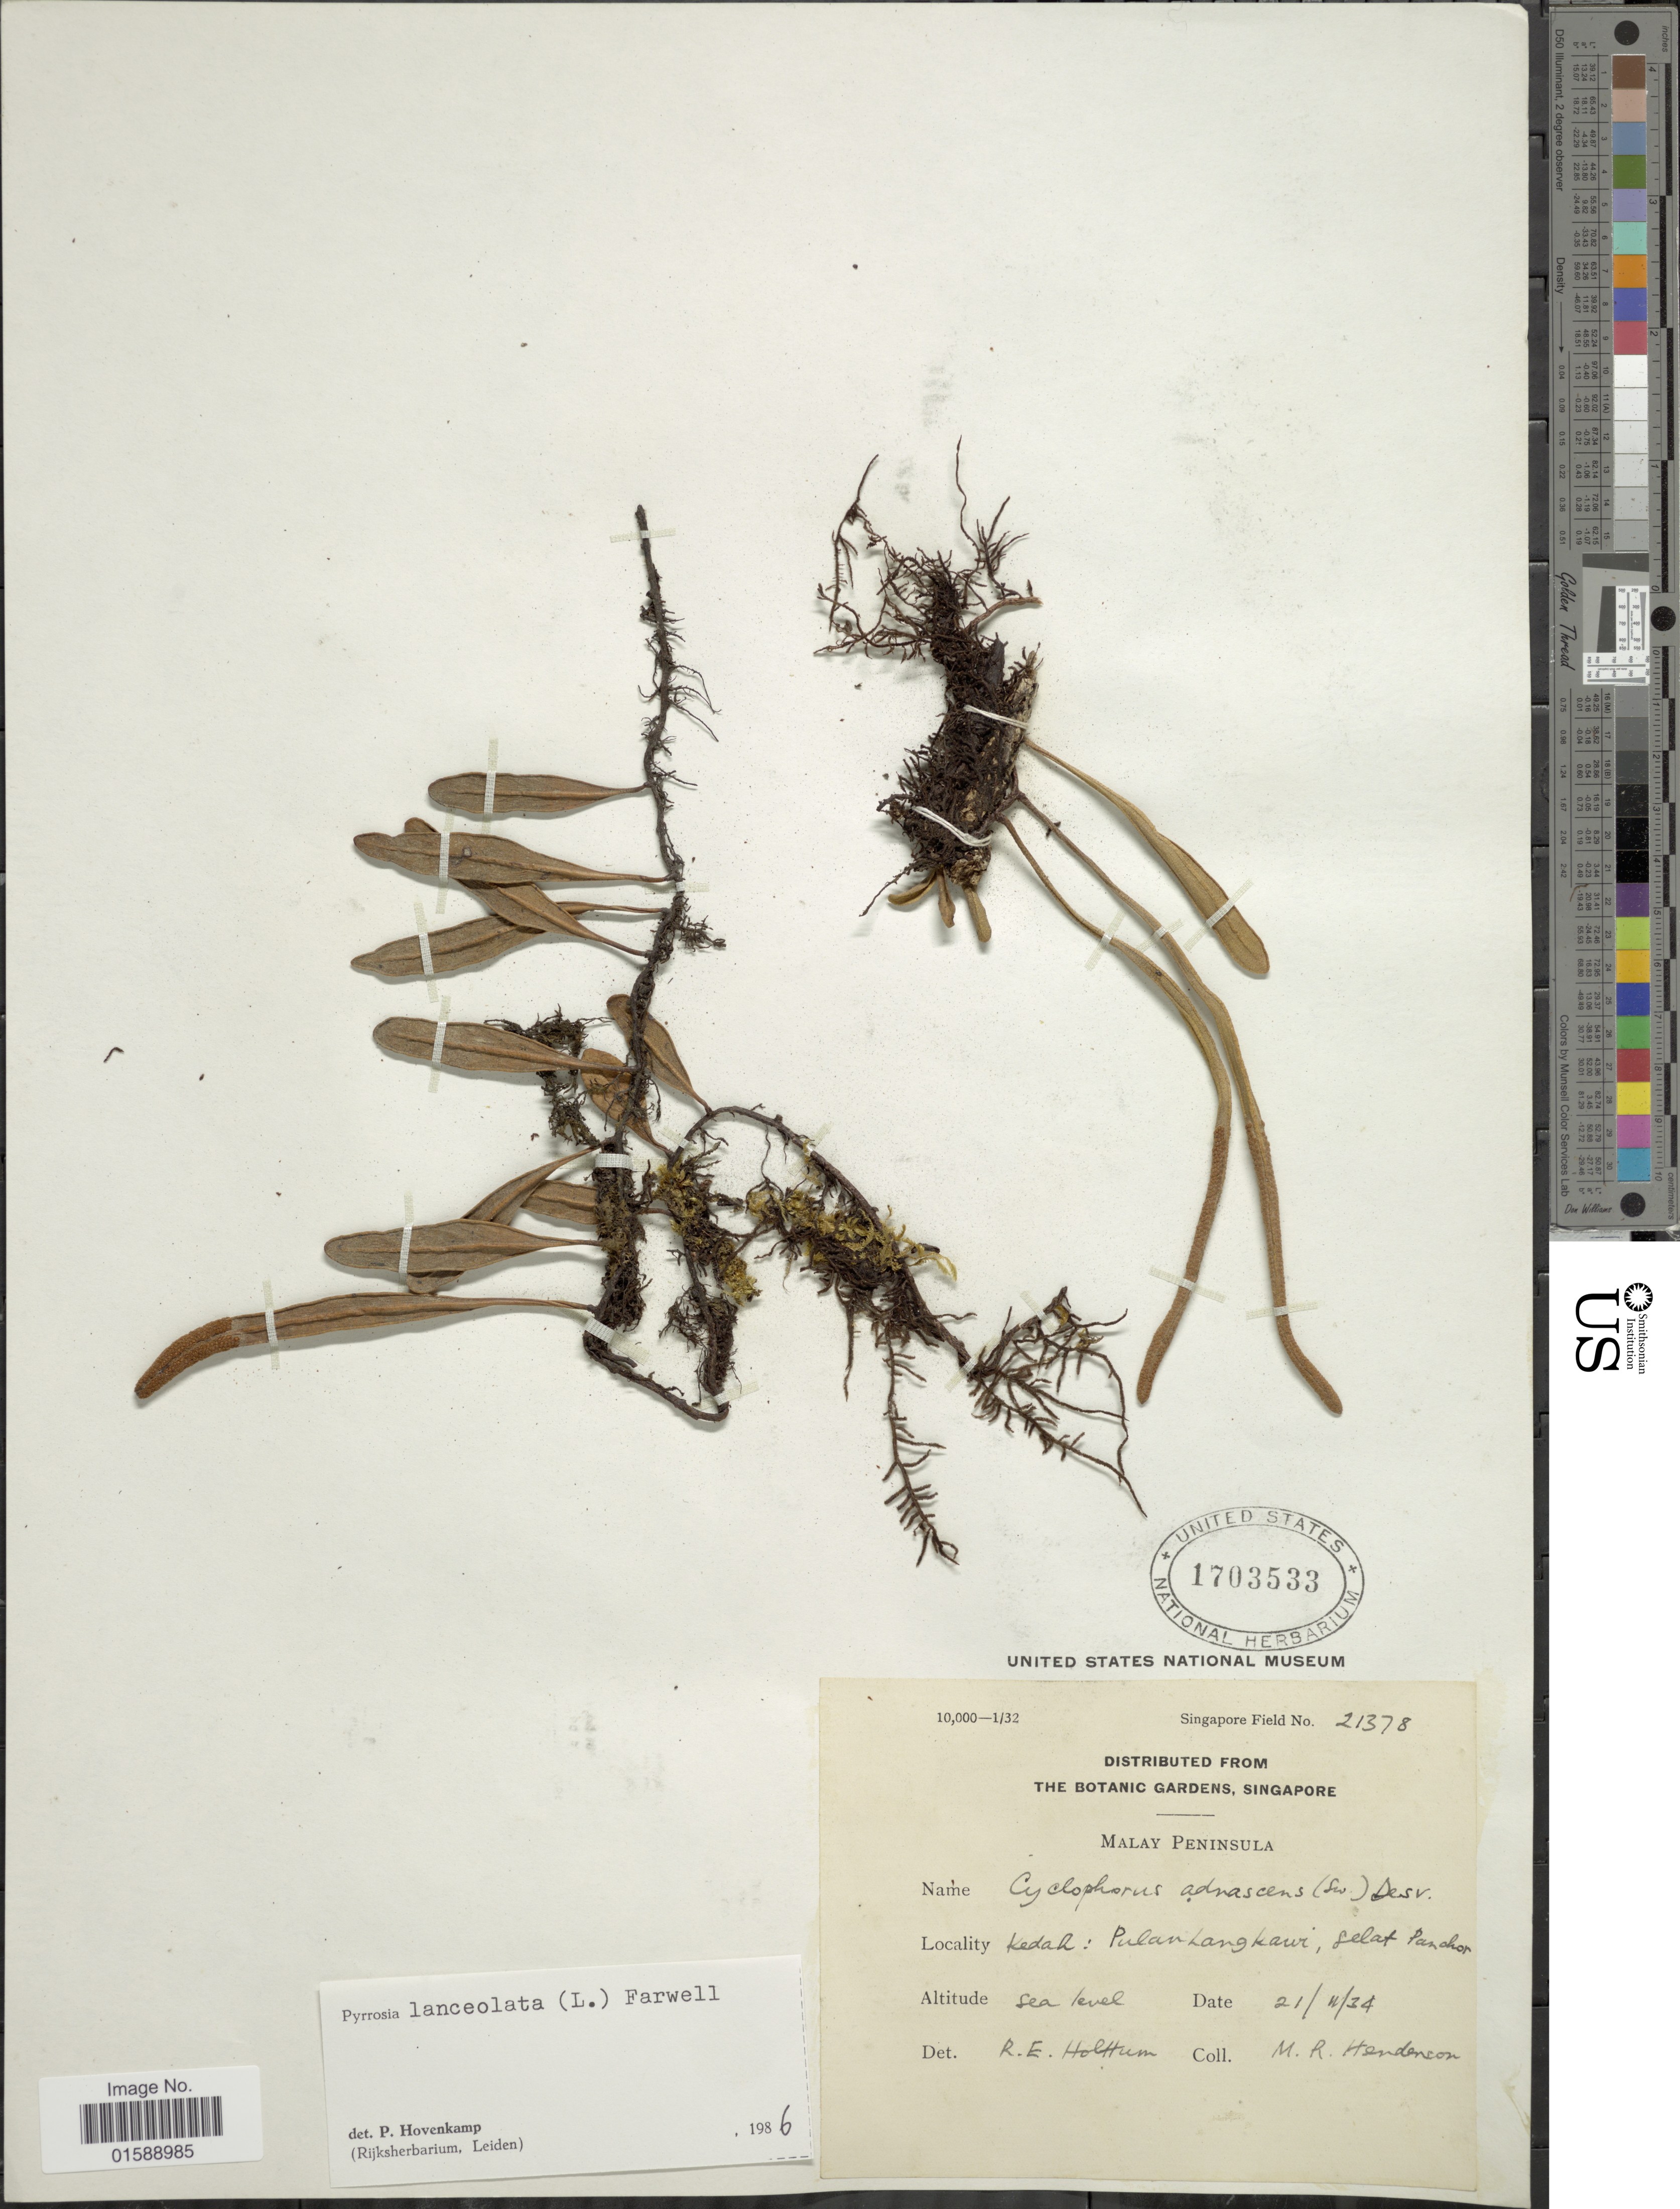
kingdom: Plantae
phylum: Tracheophyta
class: Polypodiopsida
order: Polypodiales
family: Polypodiaceae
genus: Pyrrosia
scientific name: Pyrrosia lanceolata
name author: (L.) Farw.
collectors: M. Henderson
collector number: Singapore Field 21378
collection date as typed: Transcribed d/m/y: 21/11/34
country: Malaysia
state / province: Kedah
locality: Malay Peninsula. Pulan Langkawi, Selat Panchor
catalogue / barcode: US 1703533